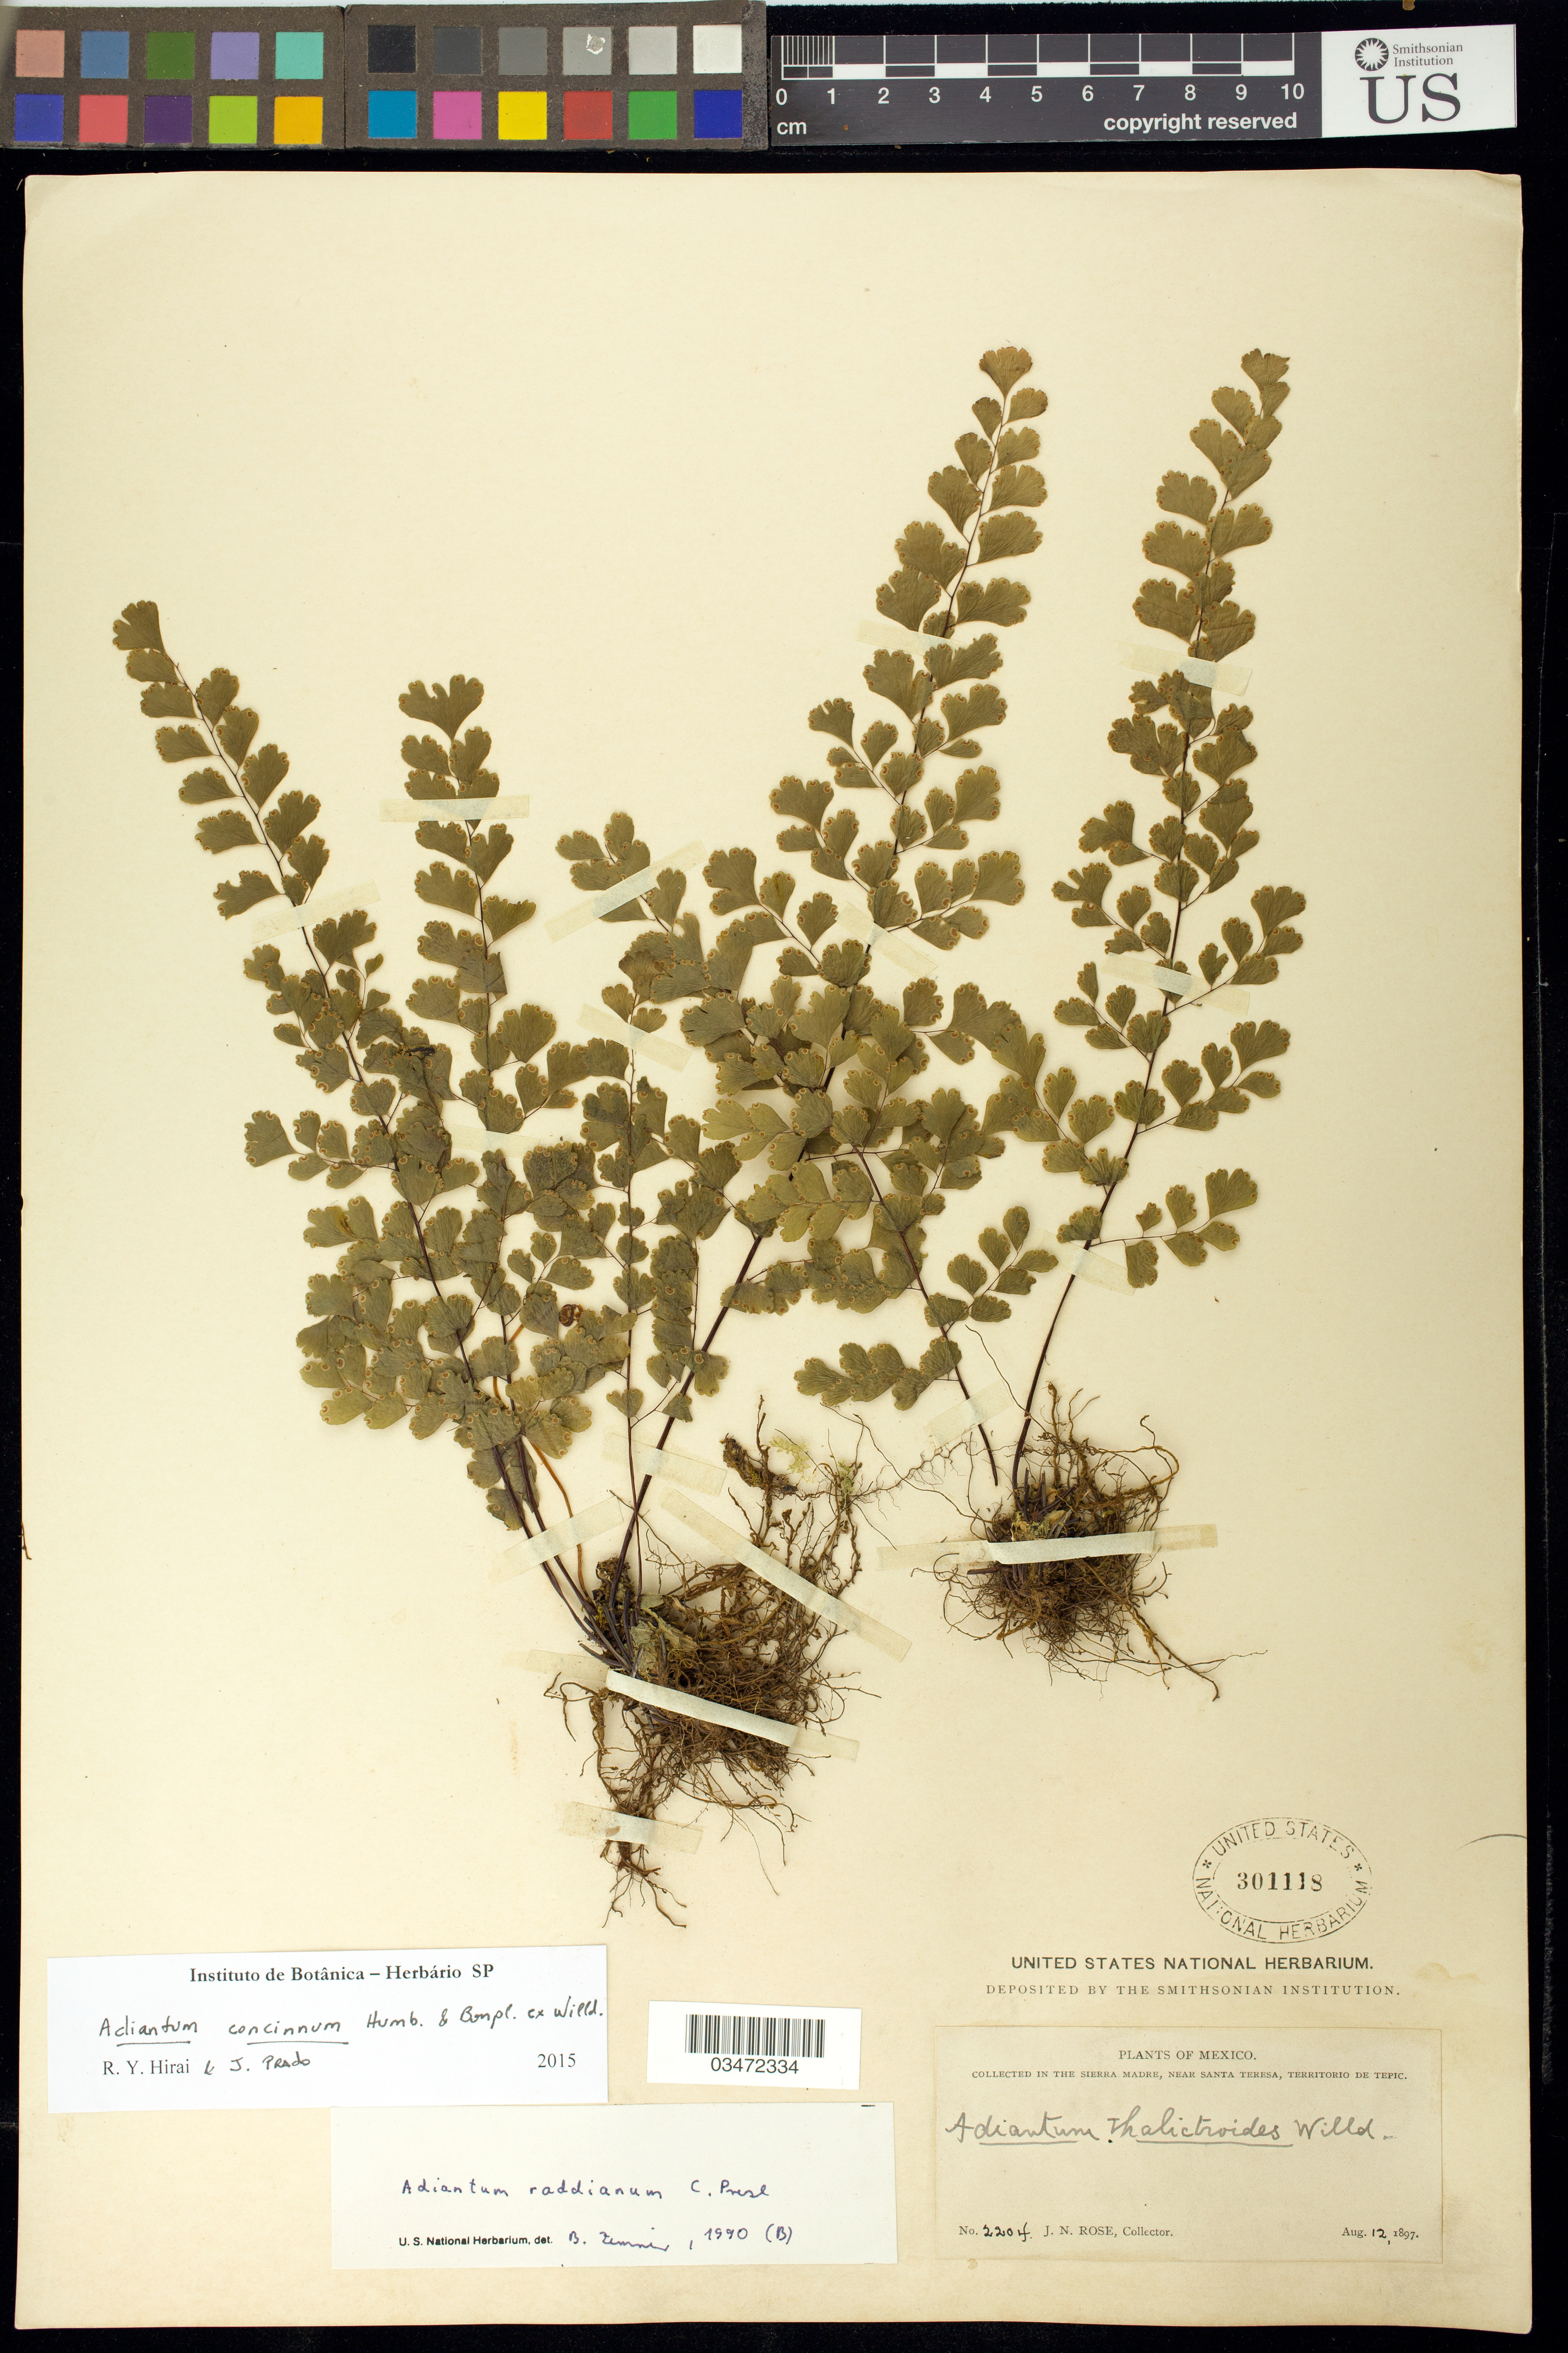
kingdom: Plantae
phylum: Tracheophyta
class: Polypodiopsida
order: Polypodiales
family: Pteridaceae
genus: Adiantum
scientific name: Adiantum concinnum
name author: Humb. & Bonpl. ex Willd.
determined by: Hirzi, R. Y.; Prado, J.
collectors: J. N. Rose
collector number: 2204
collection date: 1897-08-12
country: Mexico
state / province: Nayarit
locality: Sierra Madre, near Santa Teresa, Territorio de Tepic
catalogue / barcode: US 301118